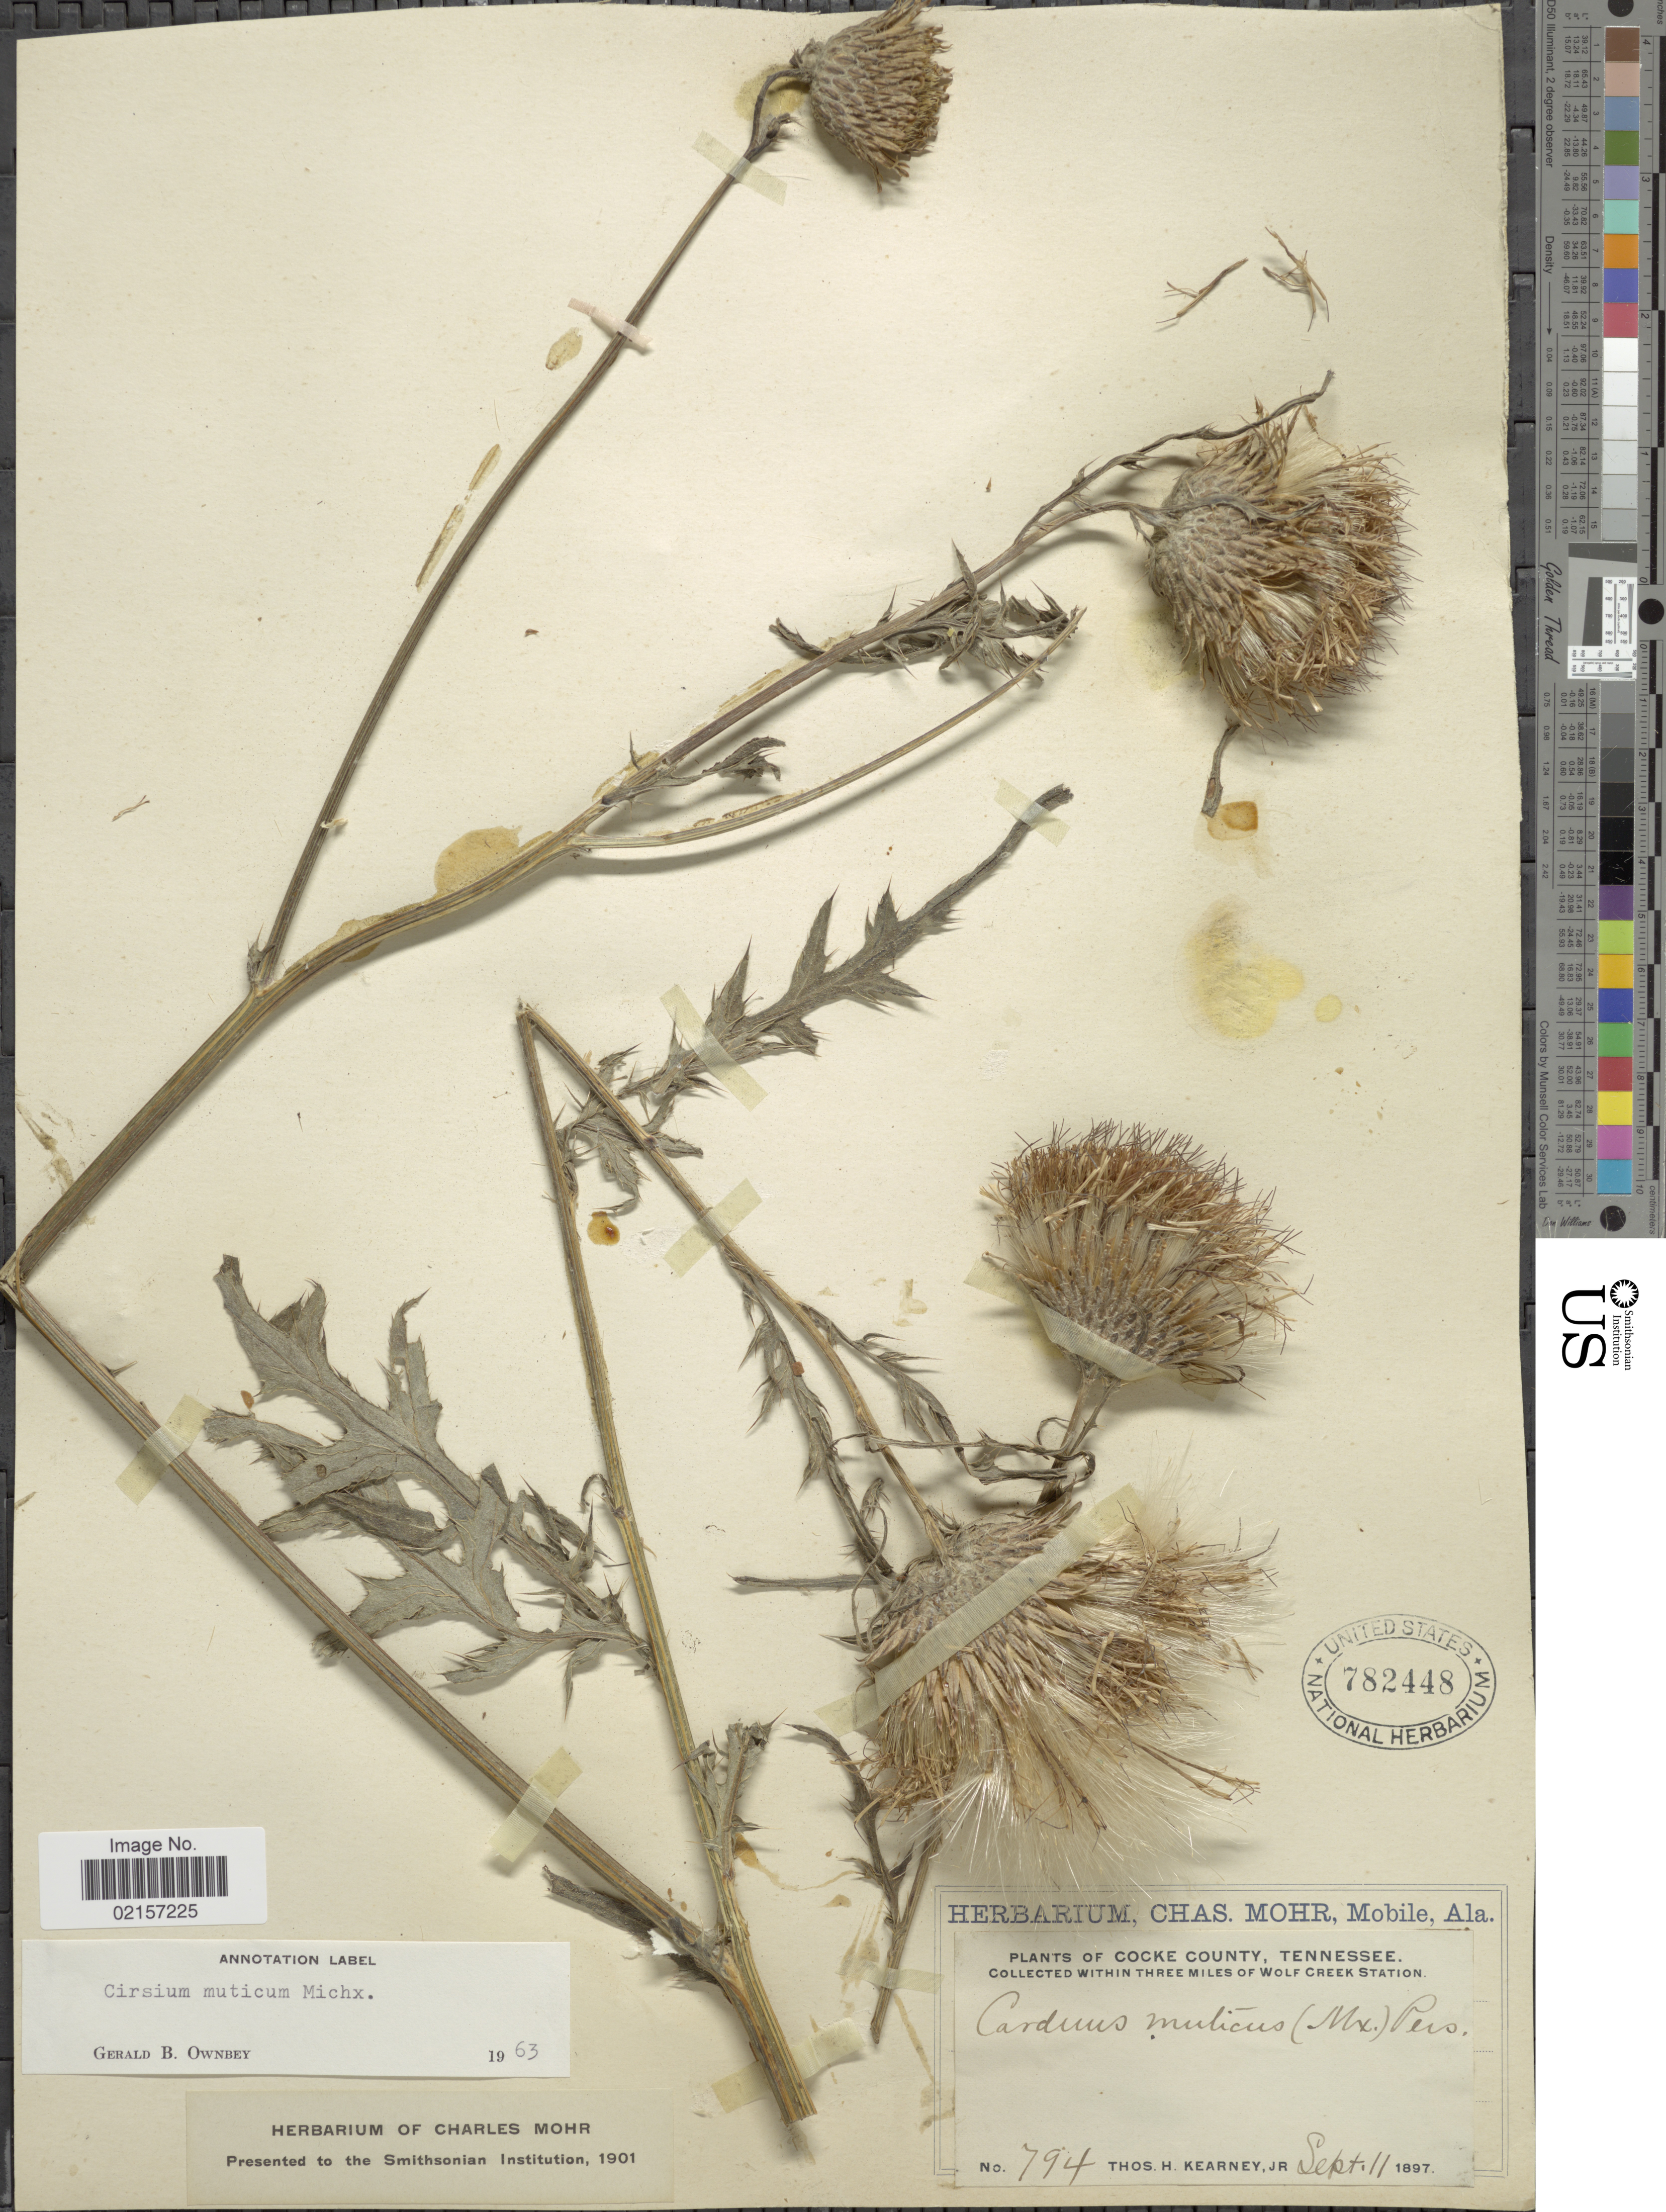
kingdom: Plantae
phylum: Tracheophyta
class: Magnoliopsida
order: Asterales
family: Asteraceae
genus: Cirsium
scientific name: Cirsium muticum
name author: Michx.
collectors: T. H. Kearney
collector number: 794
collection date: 1897-09-11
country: United States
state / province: Tennessee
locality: Cocke County, within three miles of Wolf Creek Station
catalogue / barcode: US 782448